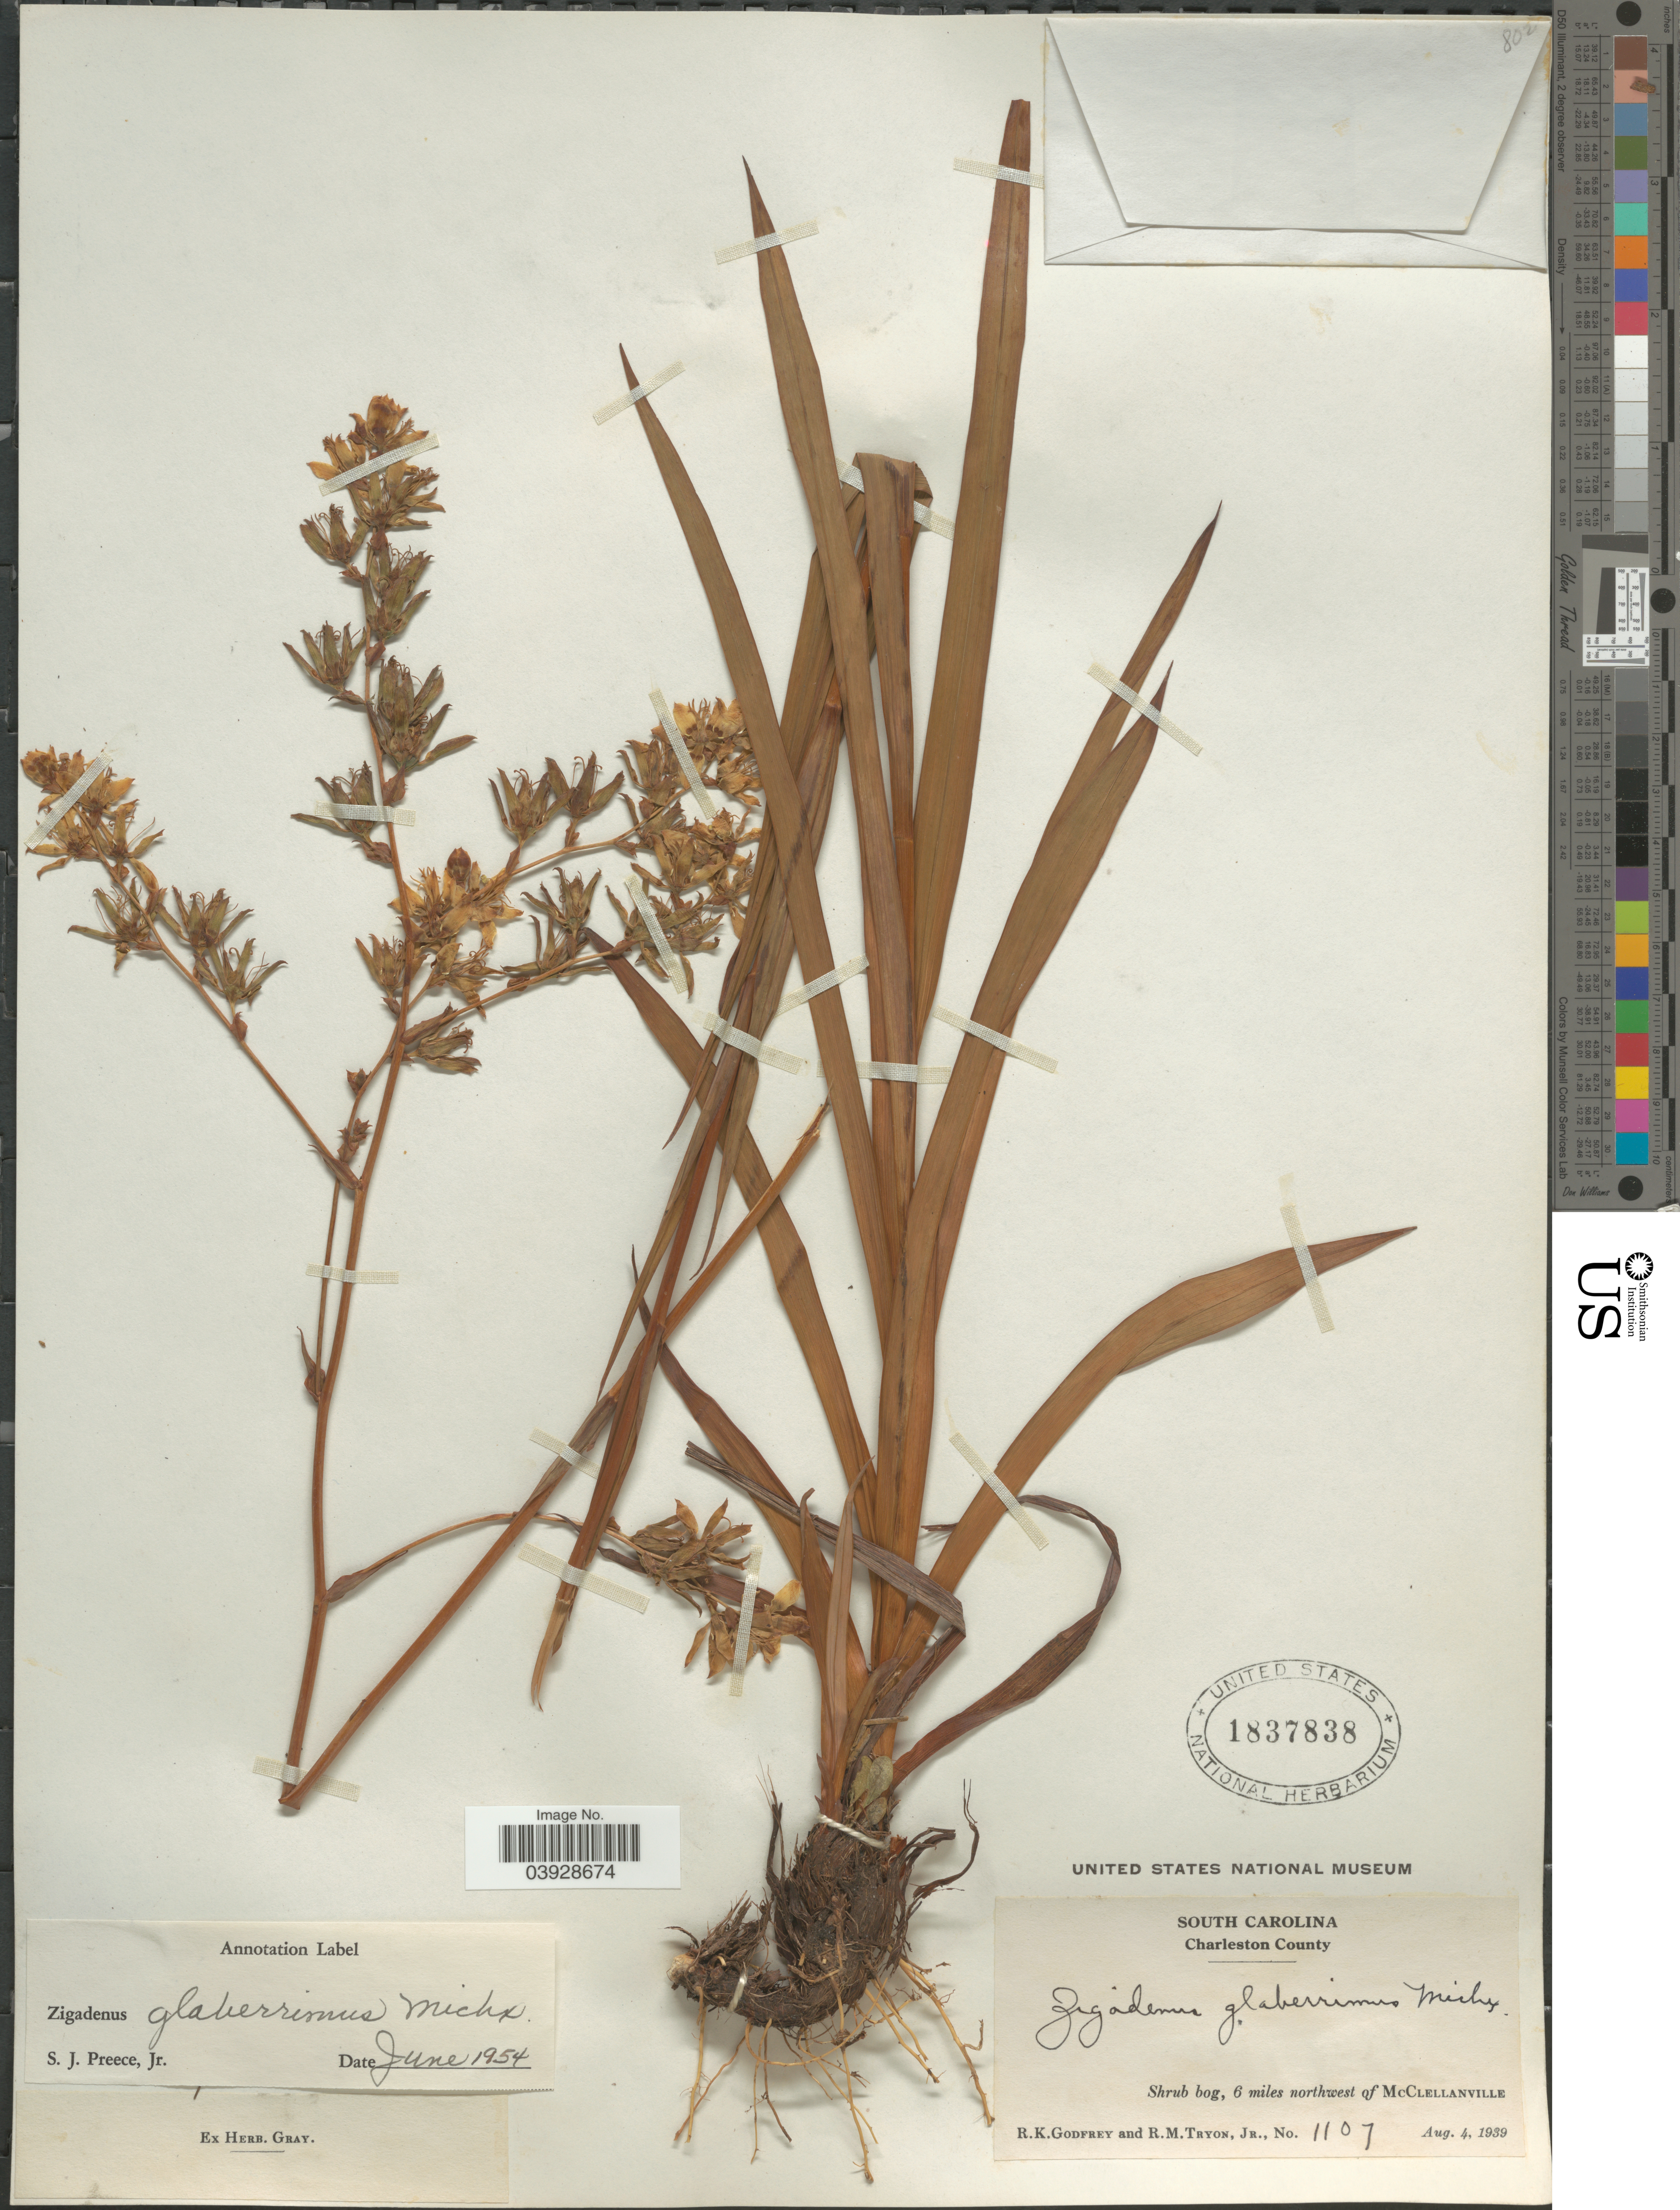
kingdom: Plantae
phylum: Tracheophyta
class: Liliopsida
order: Liliales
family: Melanthiaceae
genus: Zigadenus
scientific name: Zigadenus glaberrimus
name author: Michx.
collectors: R. K. Godfrey & R. Tryon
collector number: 1107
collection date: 1939-08-04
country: United States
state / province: South Carolina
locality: Charleston County. 6 miles northwest of McClellanville.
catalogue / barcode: US 1837838